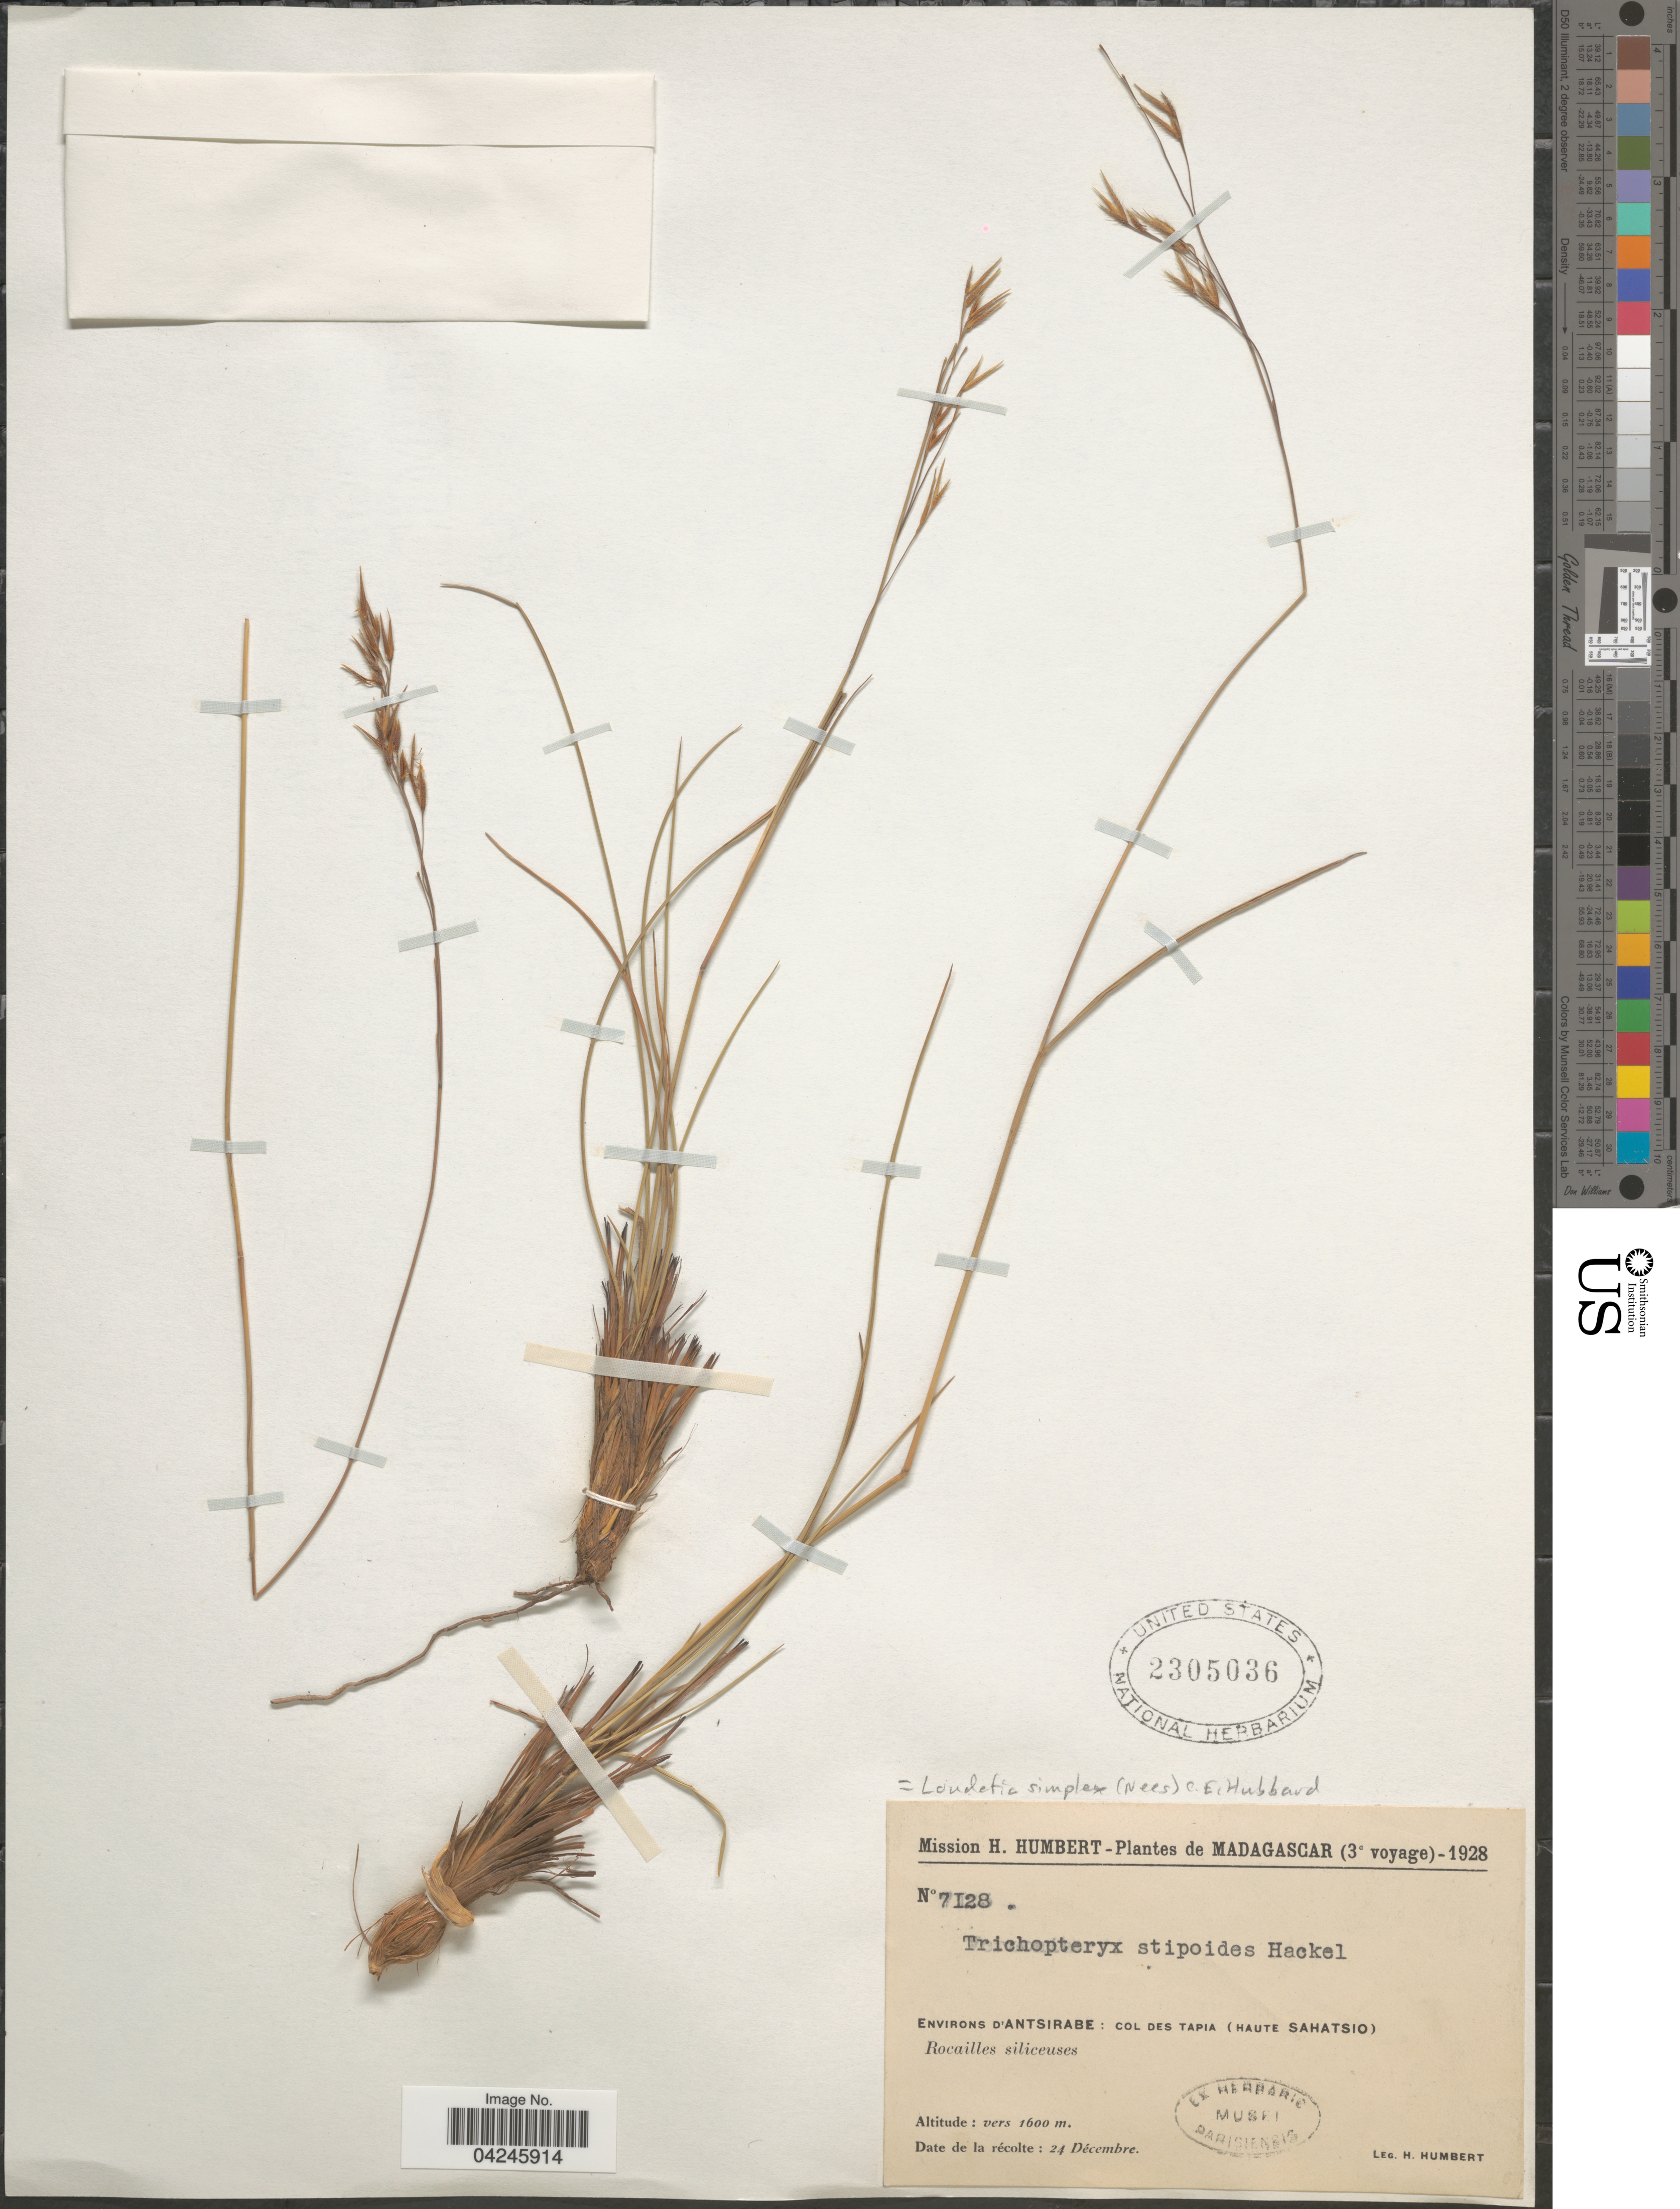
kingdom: Plantae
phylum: Tracheophyta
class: Liliopsida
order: Poales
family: Poaceae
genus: Loudetia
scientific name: Loudetia simplex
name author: (Nees) C.E. Hubb.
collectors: H. Humbert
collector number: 7128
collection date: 1928-12-24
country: Madagascar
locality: Mission H. Humbert - Plantes de Madagascar (3e voyage) - 1928. Environs d'Antsirabe: Col des Tapia (Haute Sahatsio).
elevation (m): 1600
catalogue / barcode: US 2305036